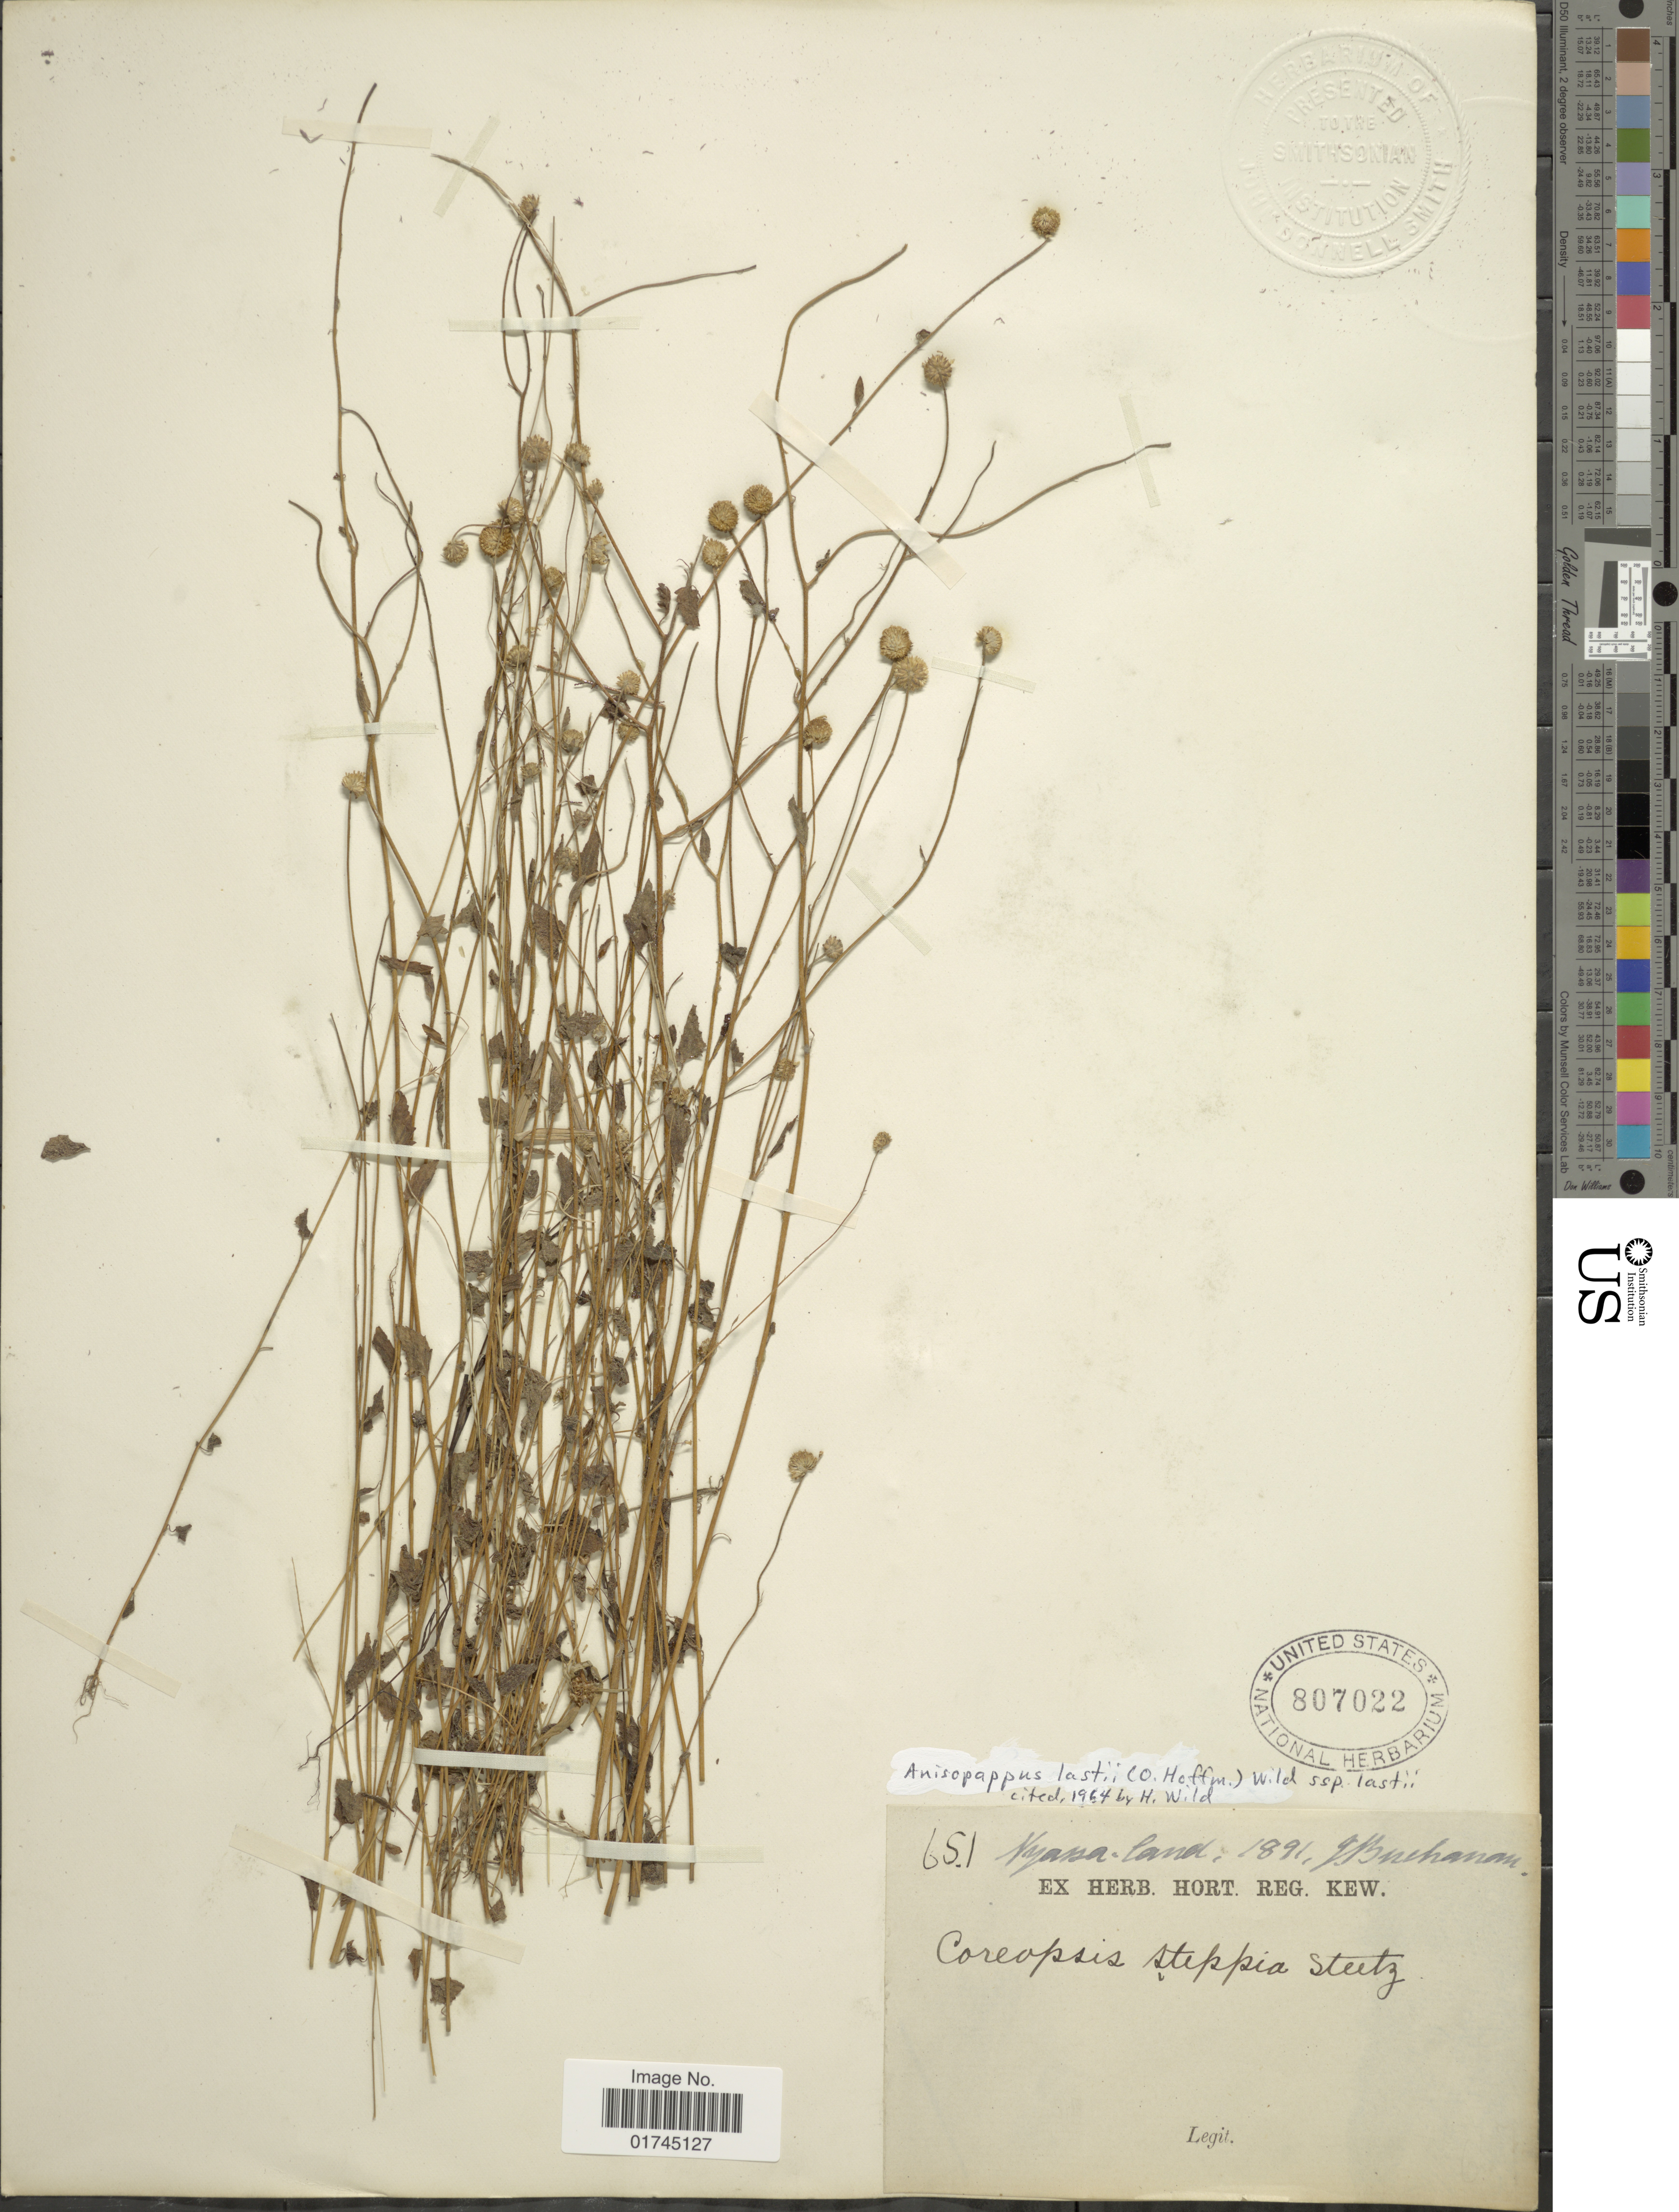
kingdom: Plantae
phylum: Tracheophyta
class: Magnoliopsida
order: Asterales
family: Asteraceae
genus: Anisopappus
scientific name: Anisopappus lastii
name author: (O. Hoffm.) Wild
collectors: J. Buchanan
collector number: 651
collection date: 1891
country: Malawi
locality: Nyassa-land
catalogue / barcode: US 807022